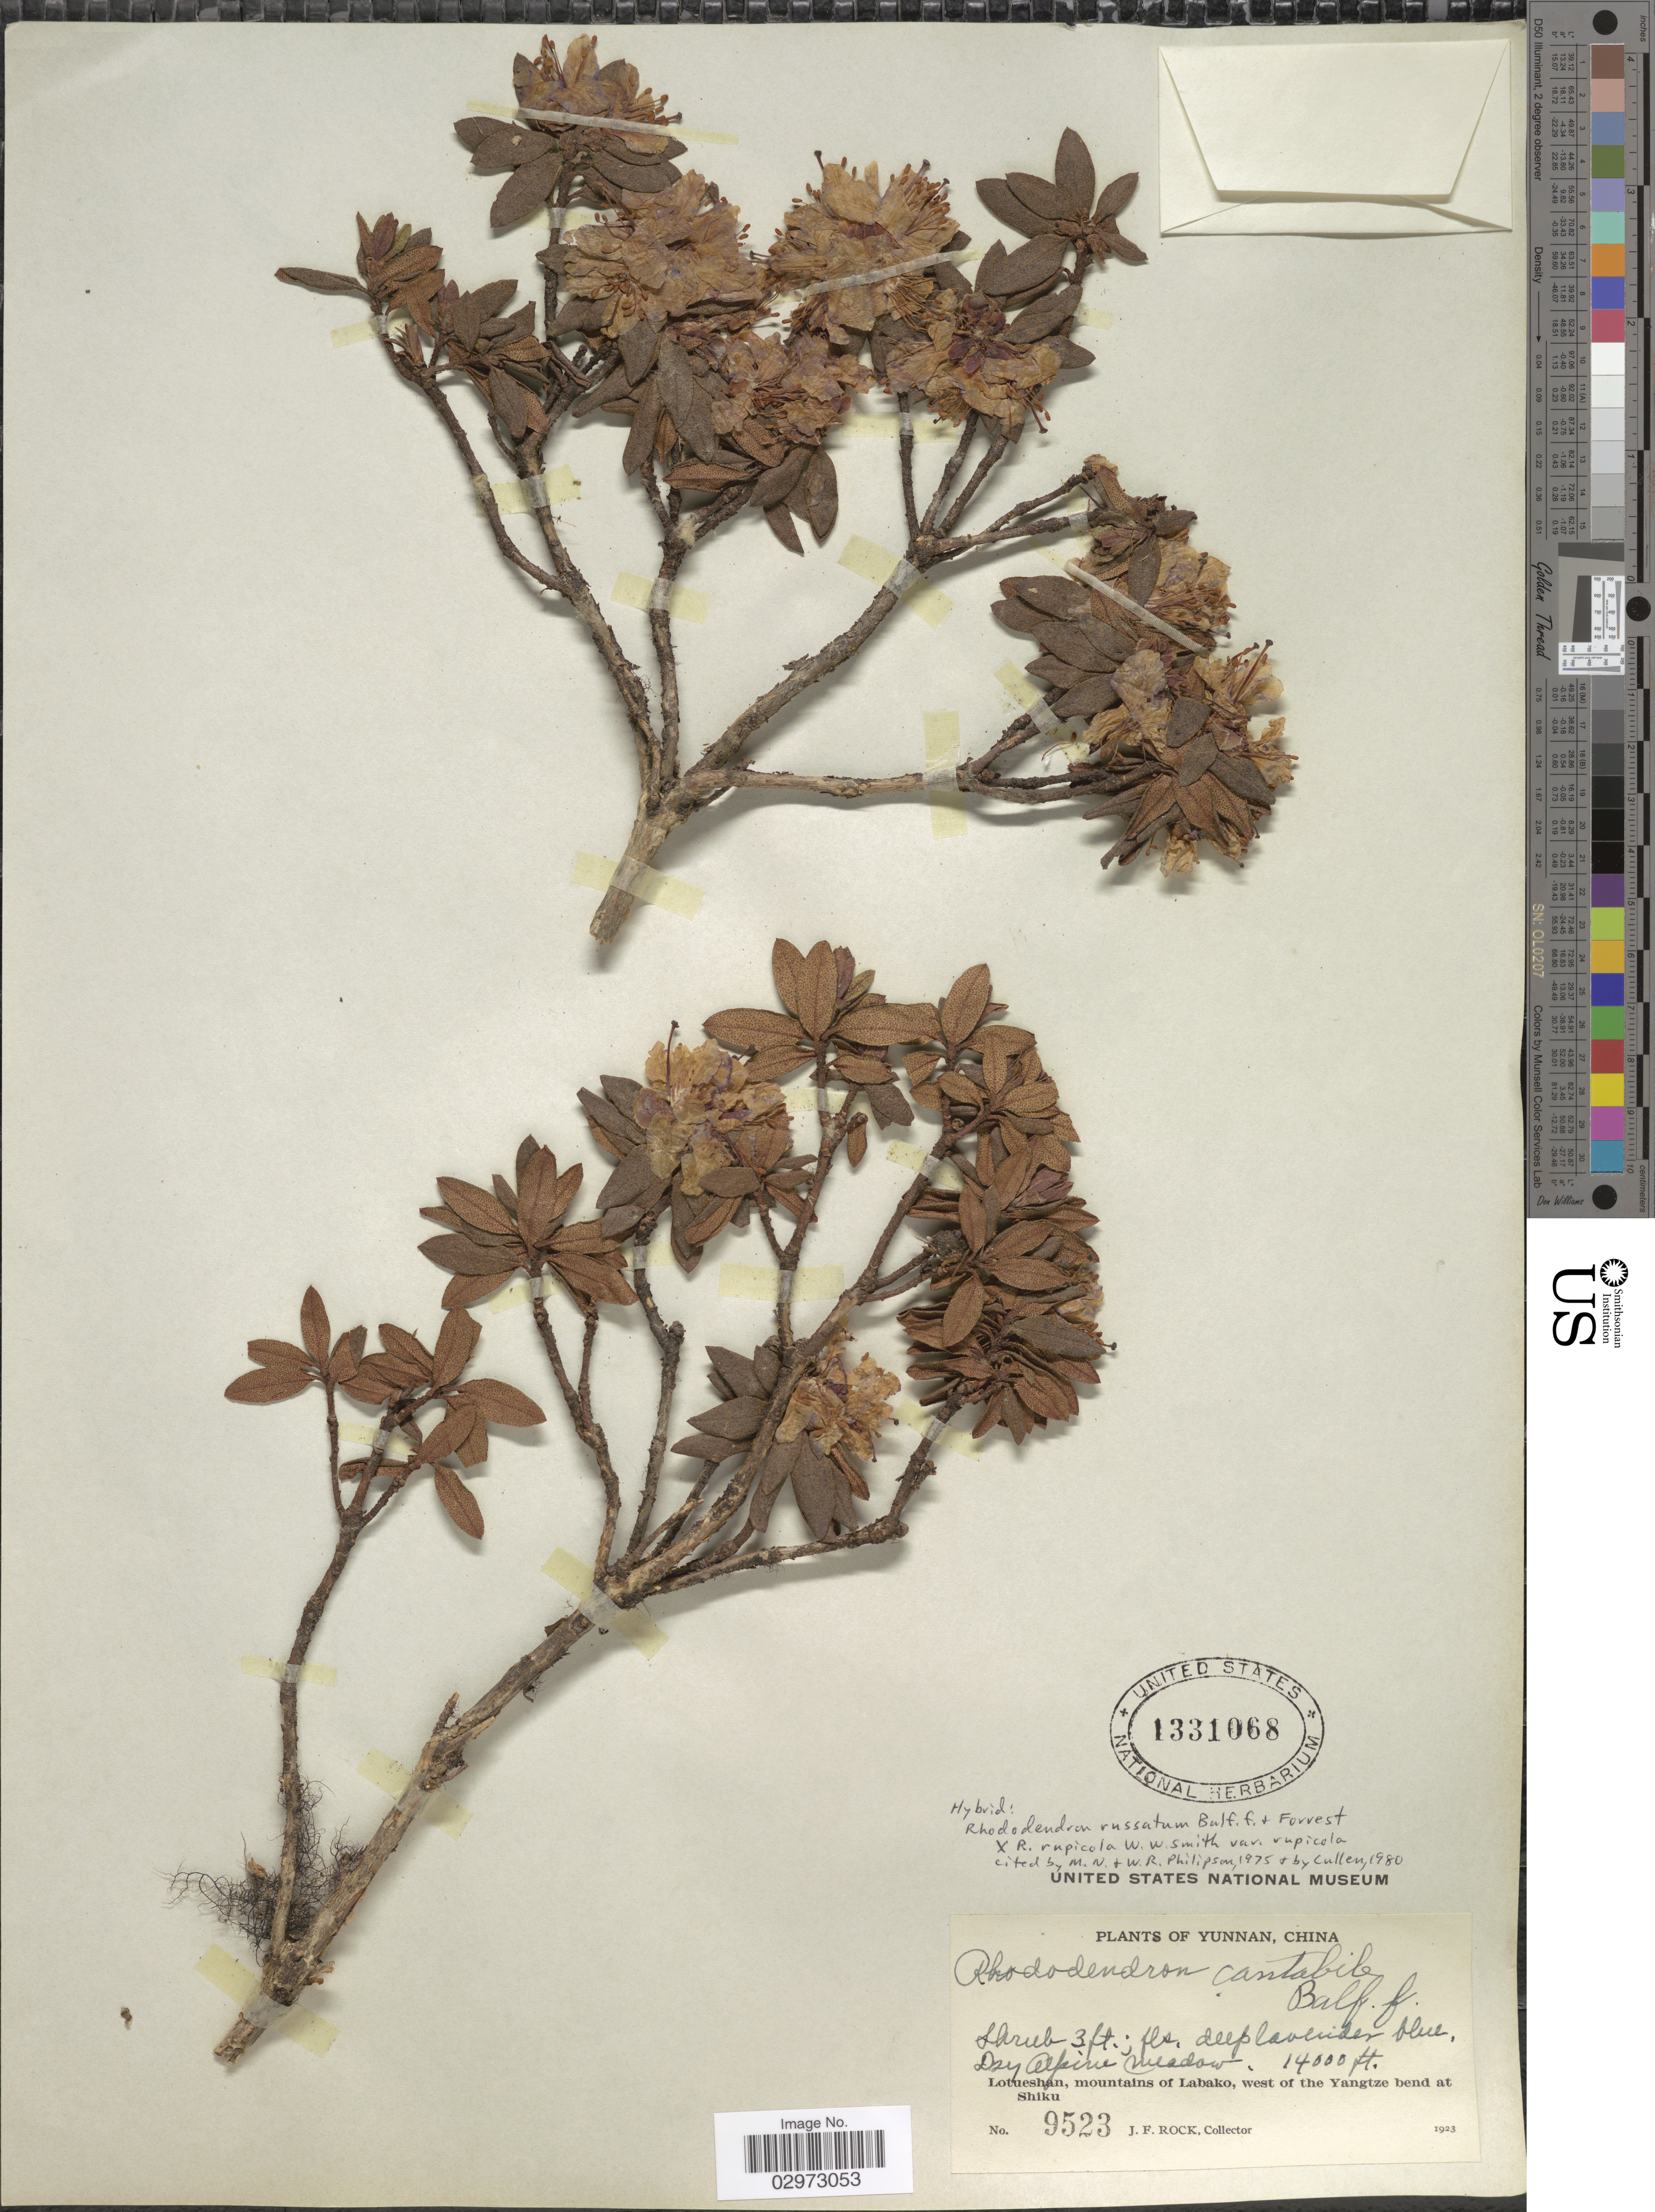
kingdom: Plantae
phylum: Tracheophyta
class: Magnoliopsida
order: Ericales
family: Ericaceae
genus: Rhododendron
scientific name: Rhododendron russatum x R. rupicola W.W. Sm.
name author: Balf. f. & Forrest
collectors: J. Rock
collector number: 9523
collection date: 1923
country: China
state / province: Yunnan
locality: Dry Alpine Meadow. Lotueshan, mountains of Labako, west of the Yangtze bend at Shiku.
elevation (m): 4267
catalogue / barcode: US 1331068